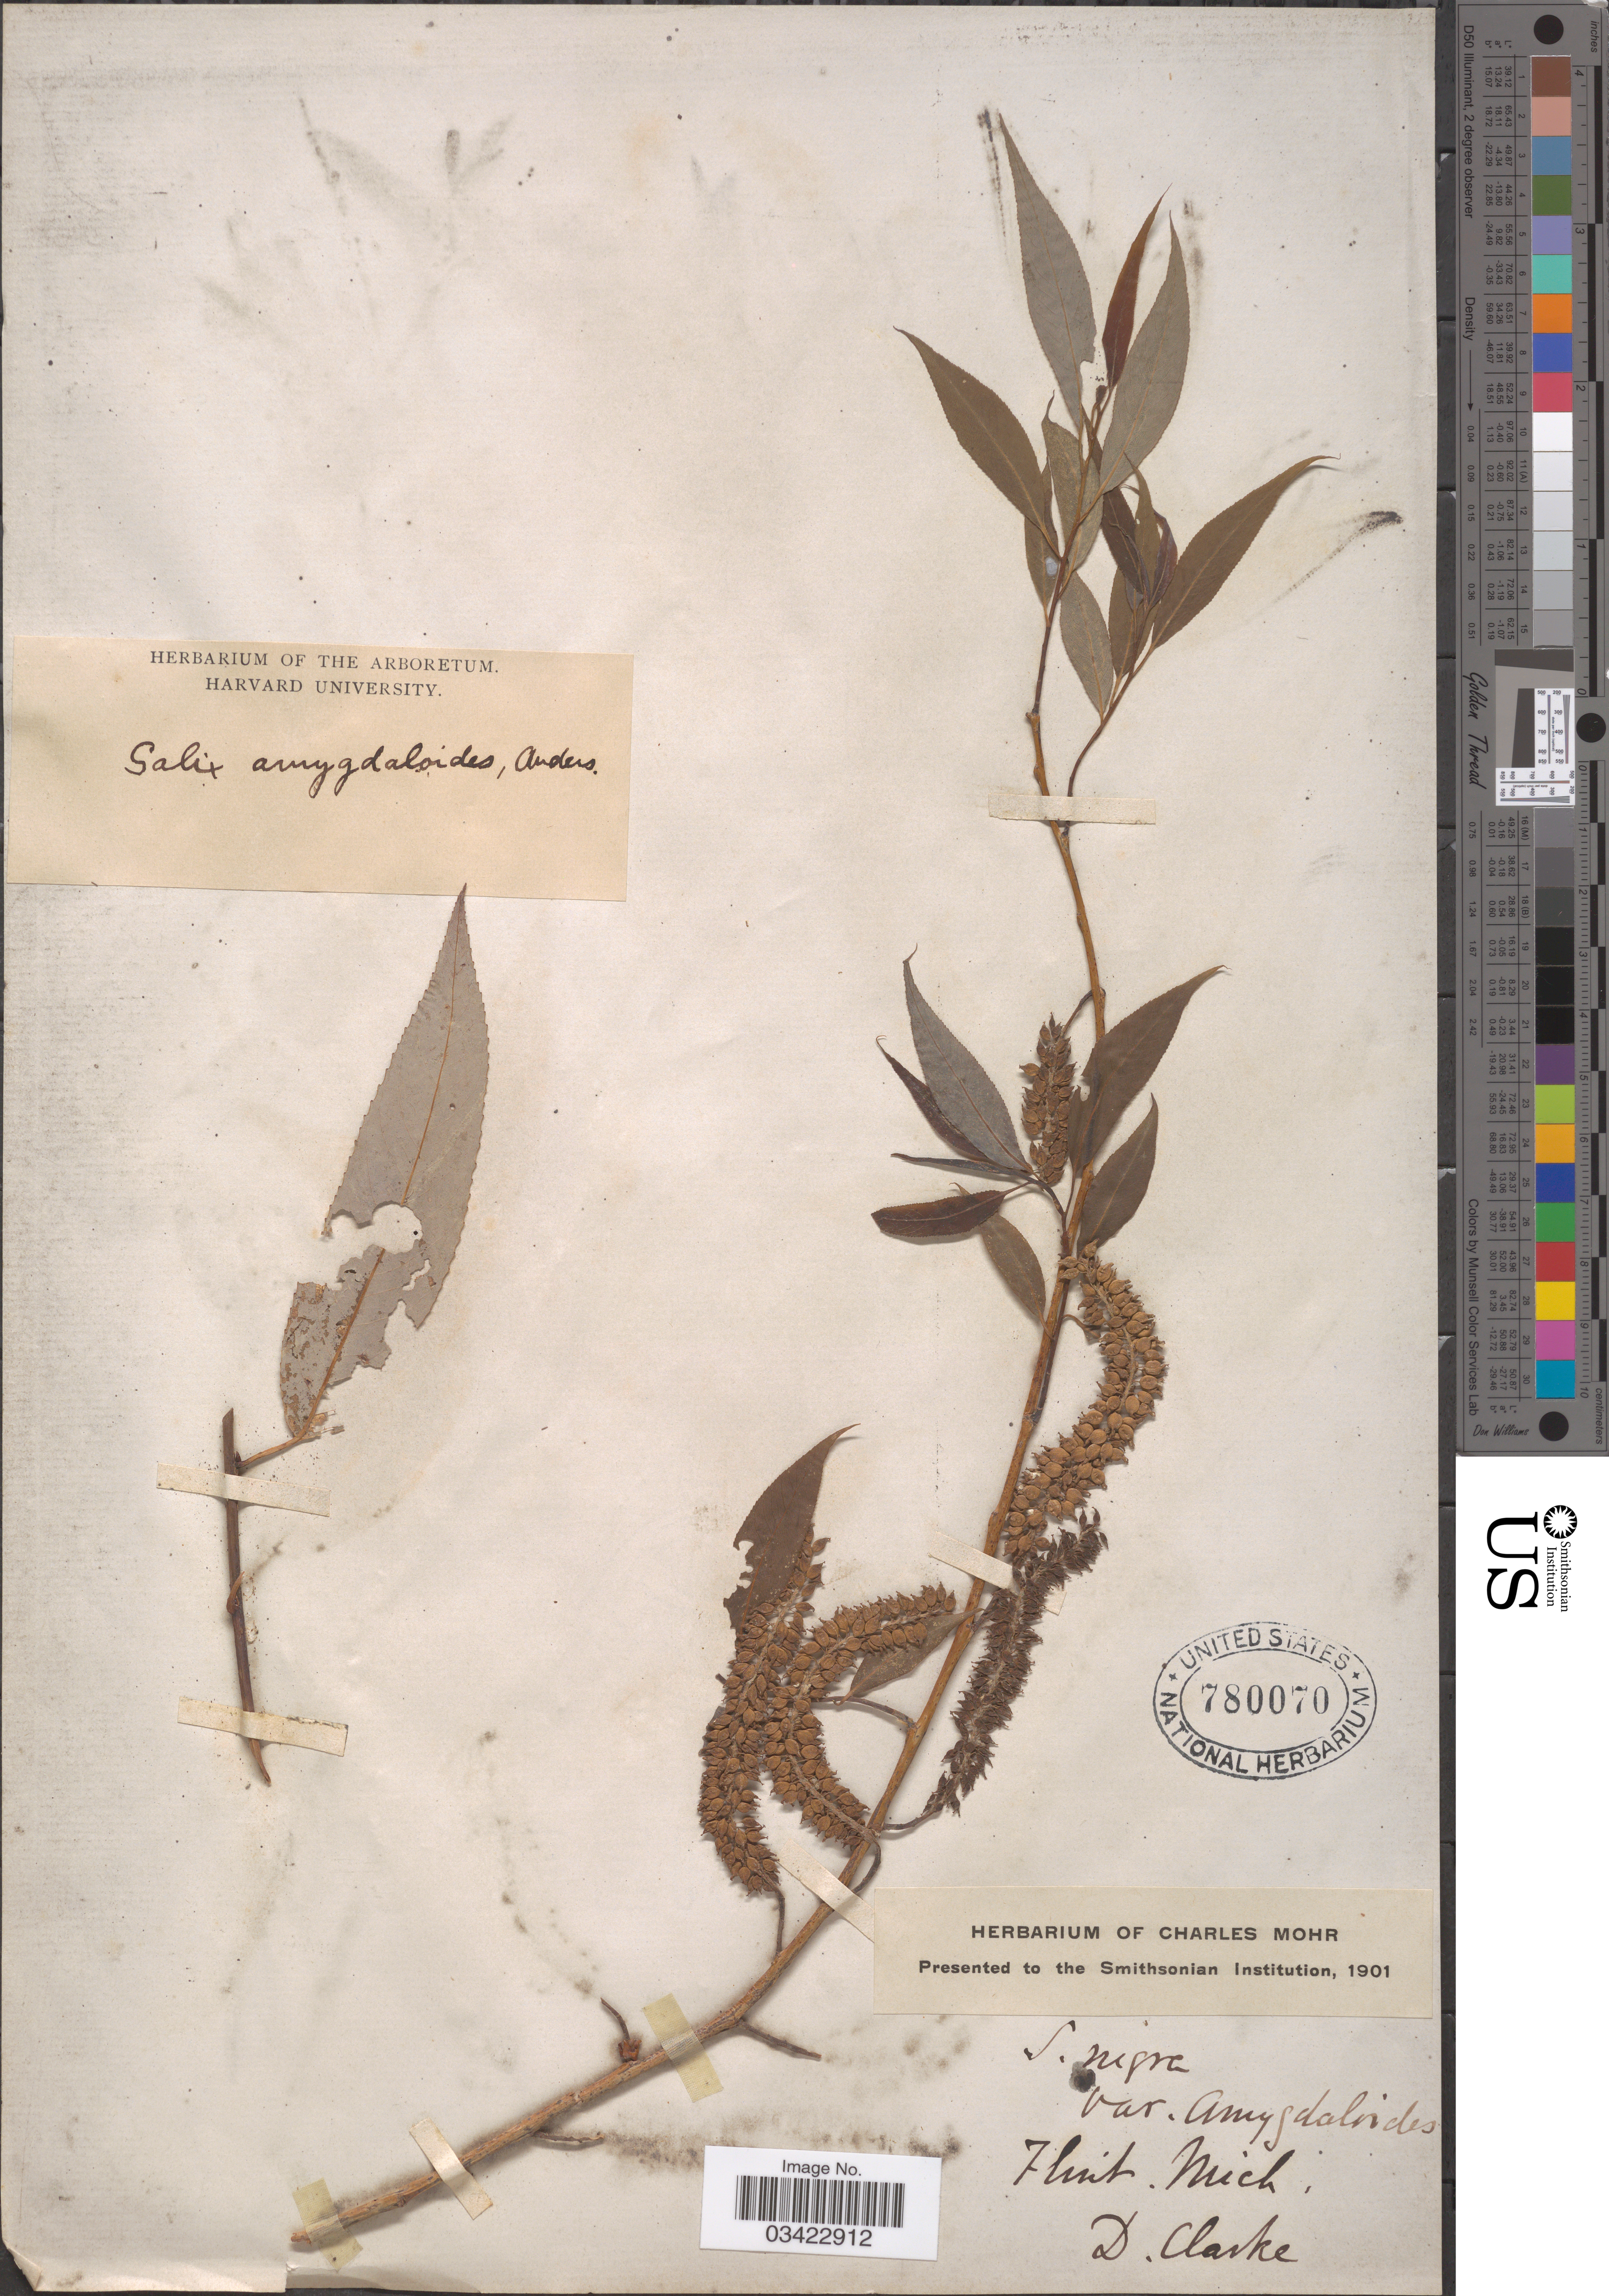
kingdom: Plantae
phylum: Tracheophyta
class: Magnoliopsida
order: Malpighiales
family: Salicaceae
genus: Salix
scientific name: Salix amygdaloides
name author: Andersson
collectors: D. Clarke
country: United States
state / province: Michigan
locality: Flint.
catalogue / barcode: US 780070